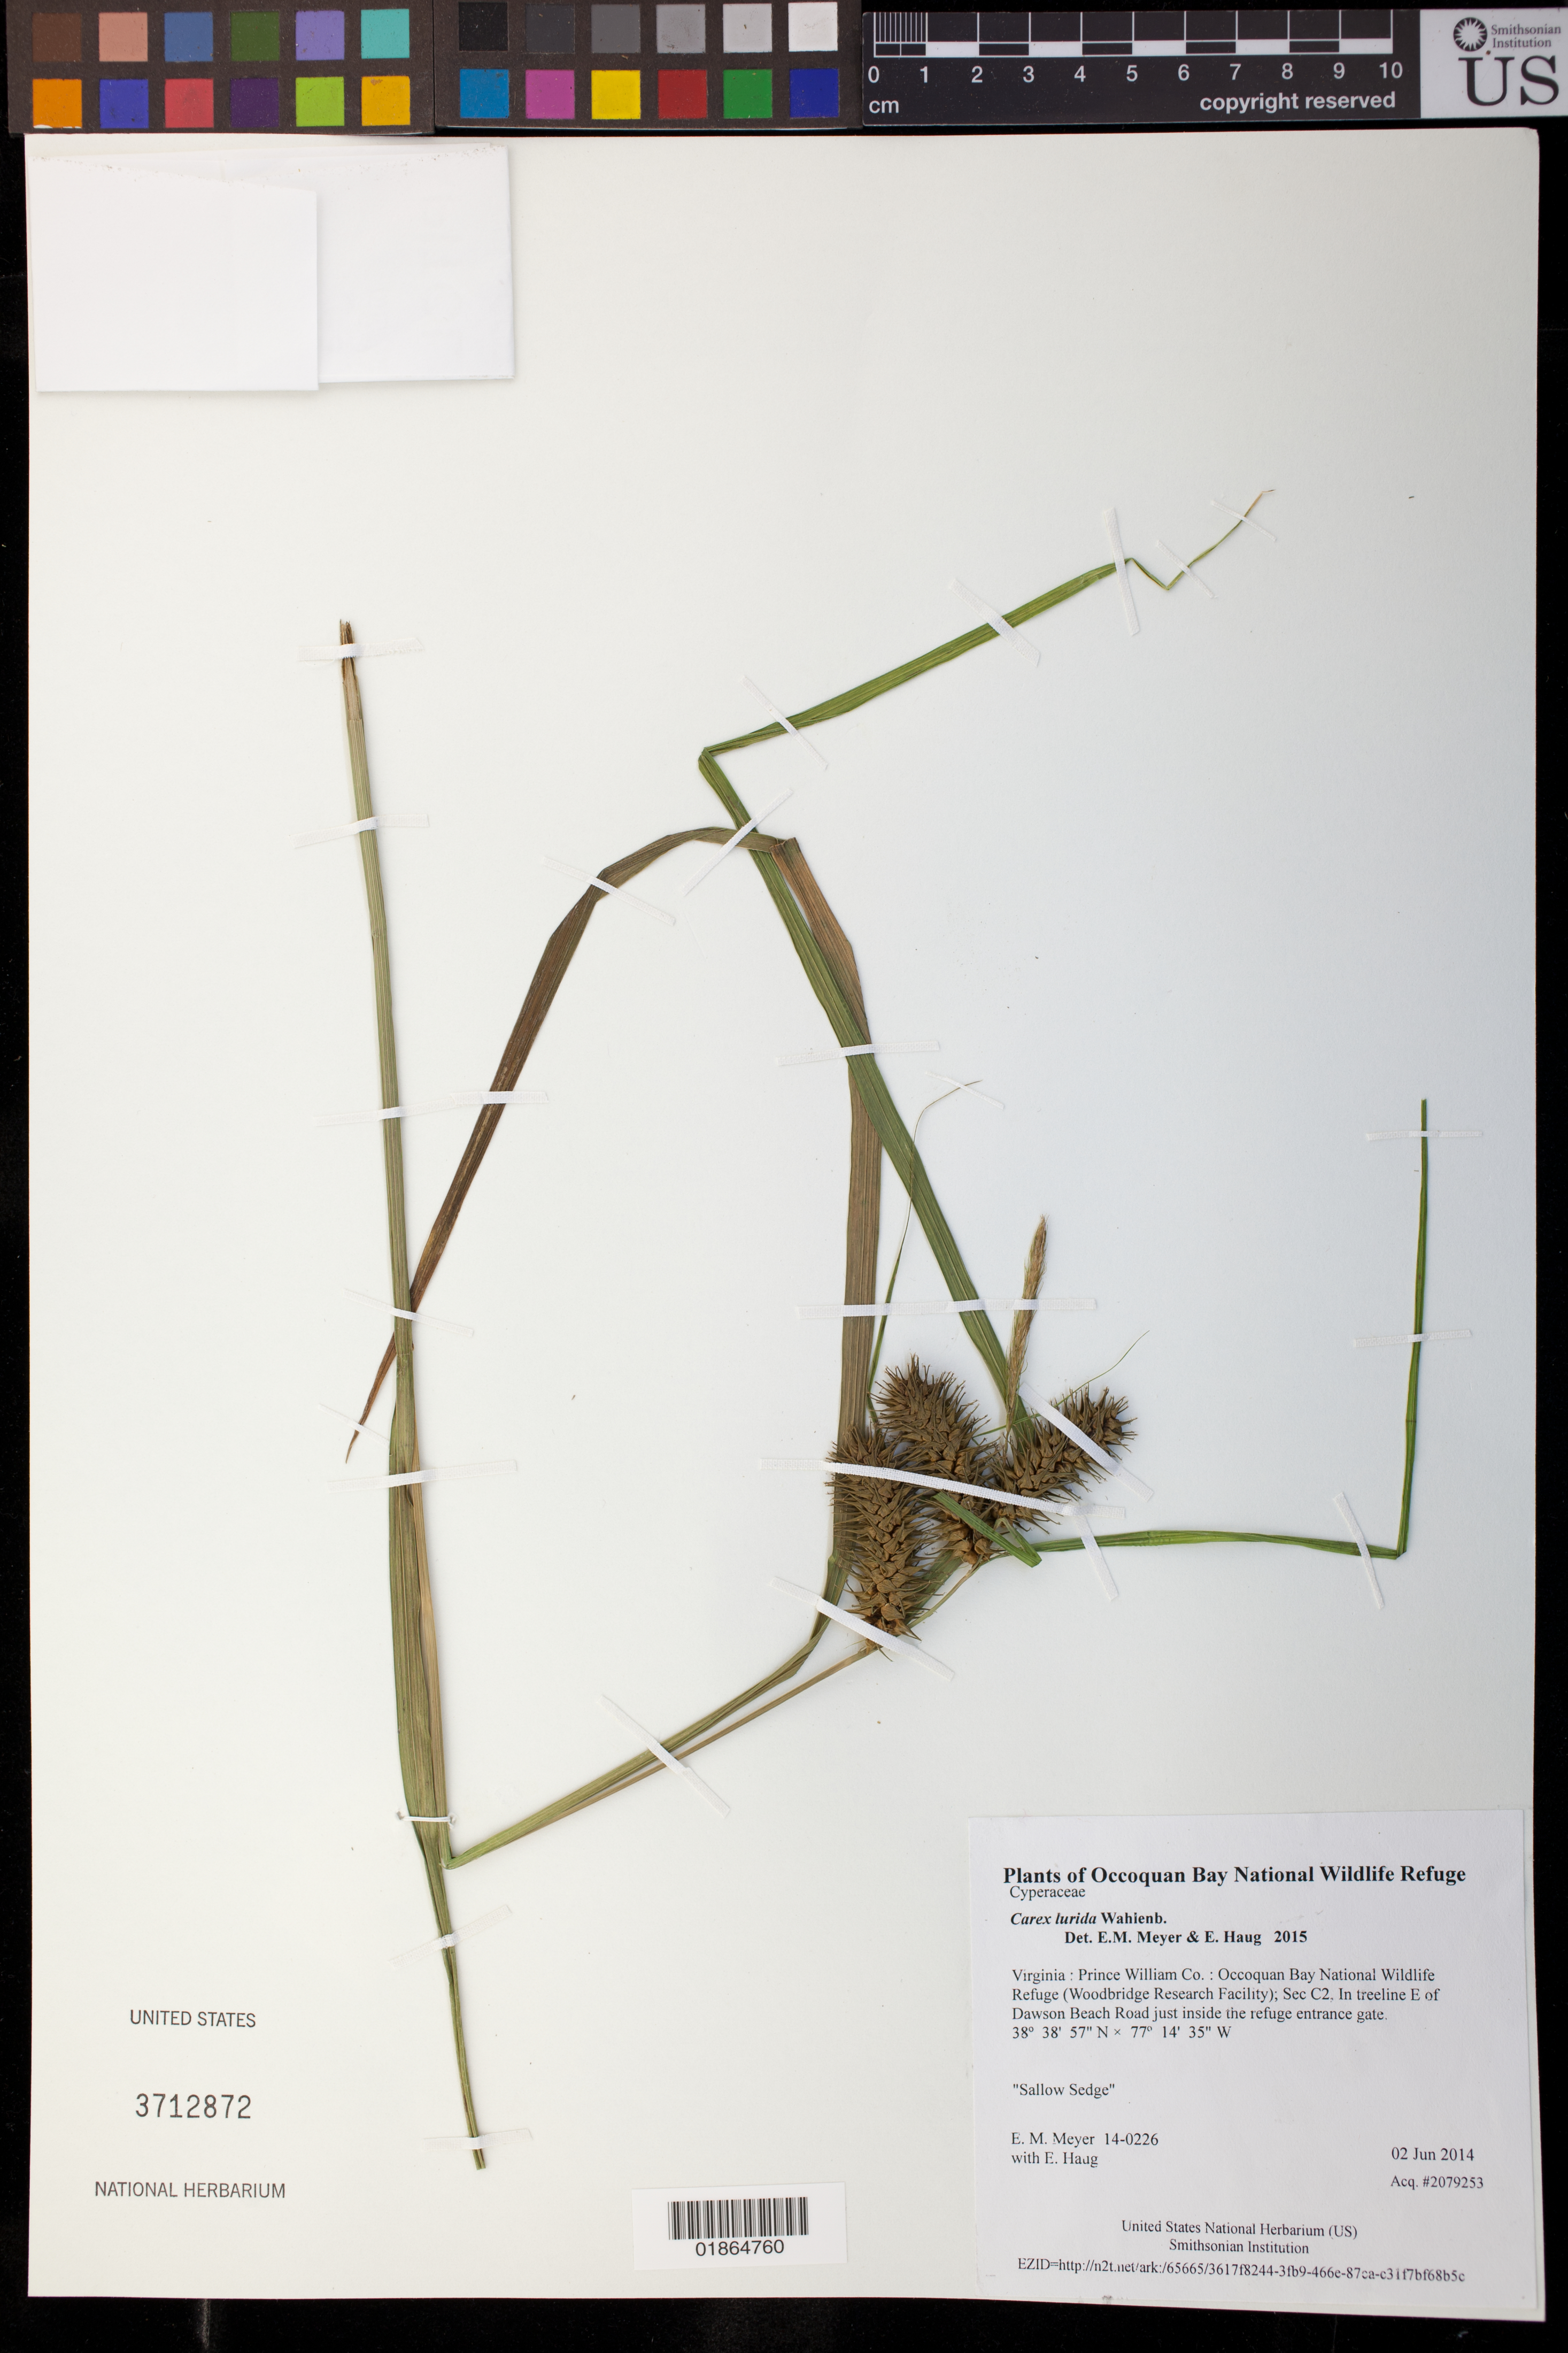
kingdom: Plantae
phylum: Tracheophyta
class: Liliopsida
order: Poales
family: Cyperaceae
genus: Carex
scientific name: Carex lurida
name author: Wahlenb.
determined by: Meyer, E. M.; Haug, E.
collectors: E. M. Meyer & E. Haug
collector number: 14-0226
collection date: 2014-06-02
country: United States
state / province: Virginia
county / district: Prince William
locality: Occoquan Bay National Wildlife Refuge (Woodbridge Research Facility); Sec C2, In treeline E of Dawson Beach Road just inside the refuge entrance gate.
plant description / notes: Sallow Sedge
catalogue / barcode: US 3712872